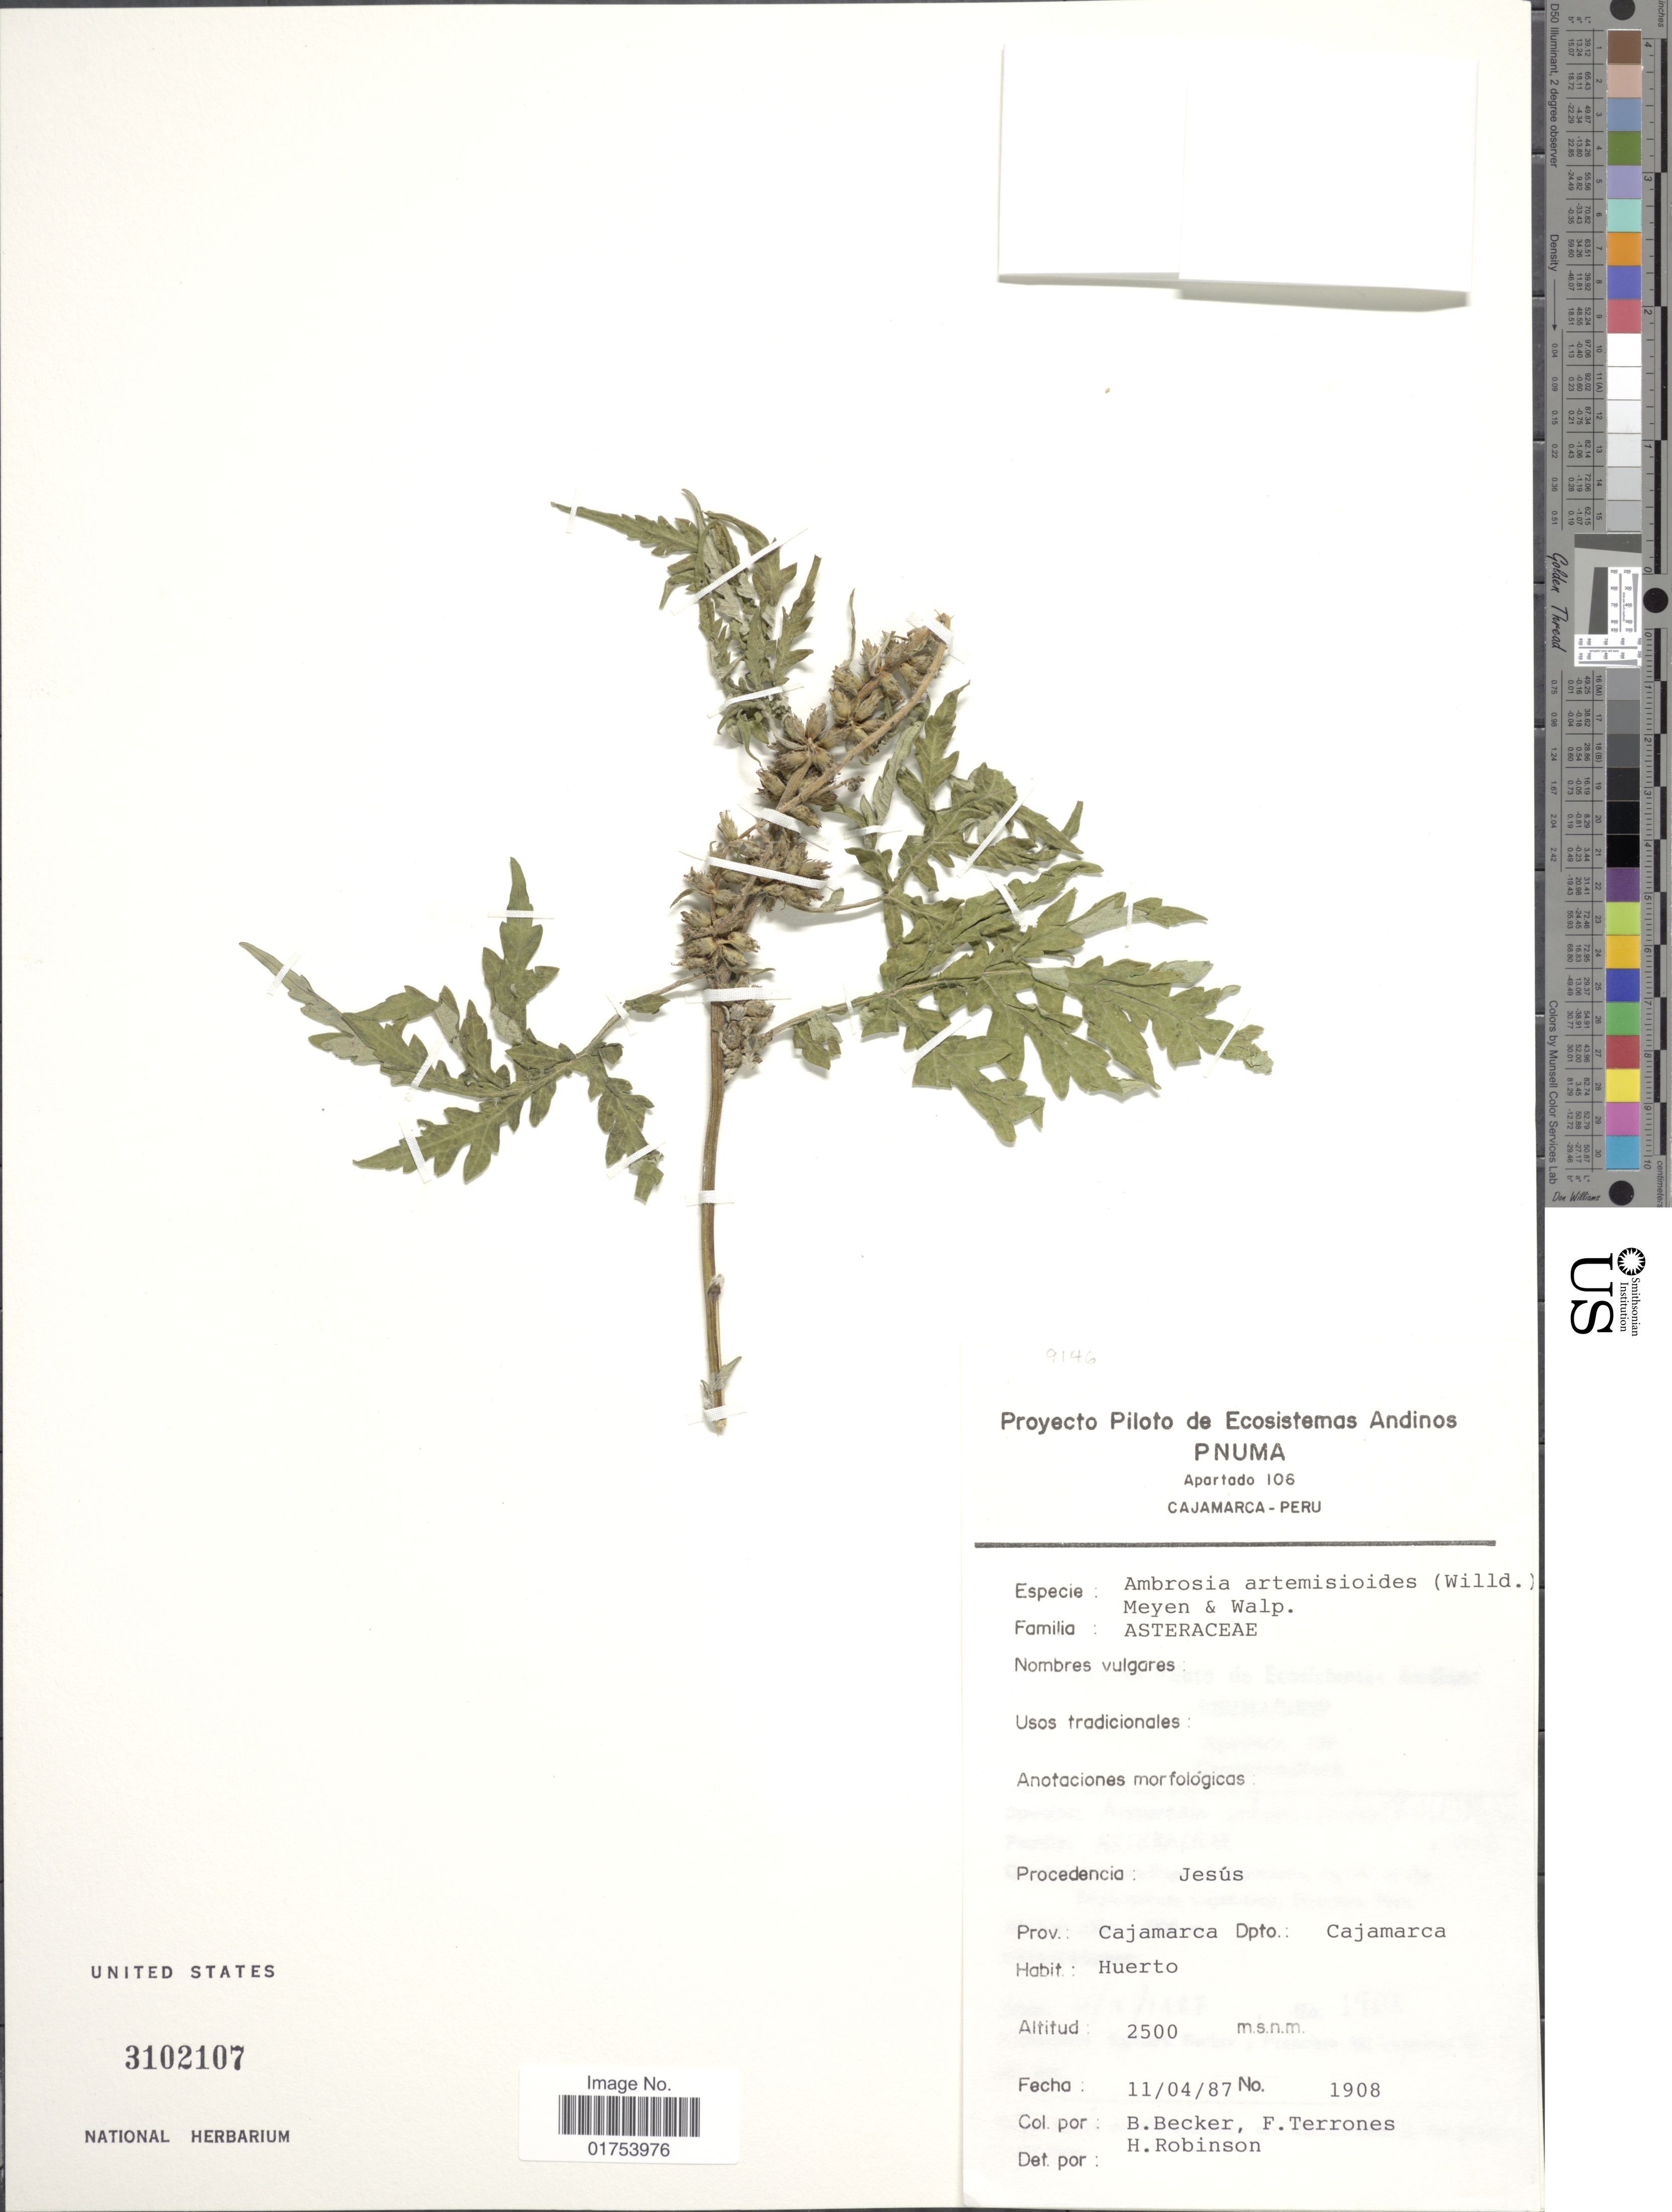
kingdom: Plantae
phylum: Tracheophyta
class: Magnoliopsida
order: Asterales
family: Asteraceae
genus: Ambrosia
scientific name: Ambrosia arborescens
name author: Mill.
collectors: B. Becker, F. Terrones & H. Robinson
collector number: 1908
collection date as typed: Transcribed d/m/y: 11/4/87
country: Peru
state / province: Cajamarca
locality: Procedencia: Jesus, Prov. Cajamarca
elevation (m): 2500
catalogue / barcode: US 3102107